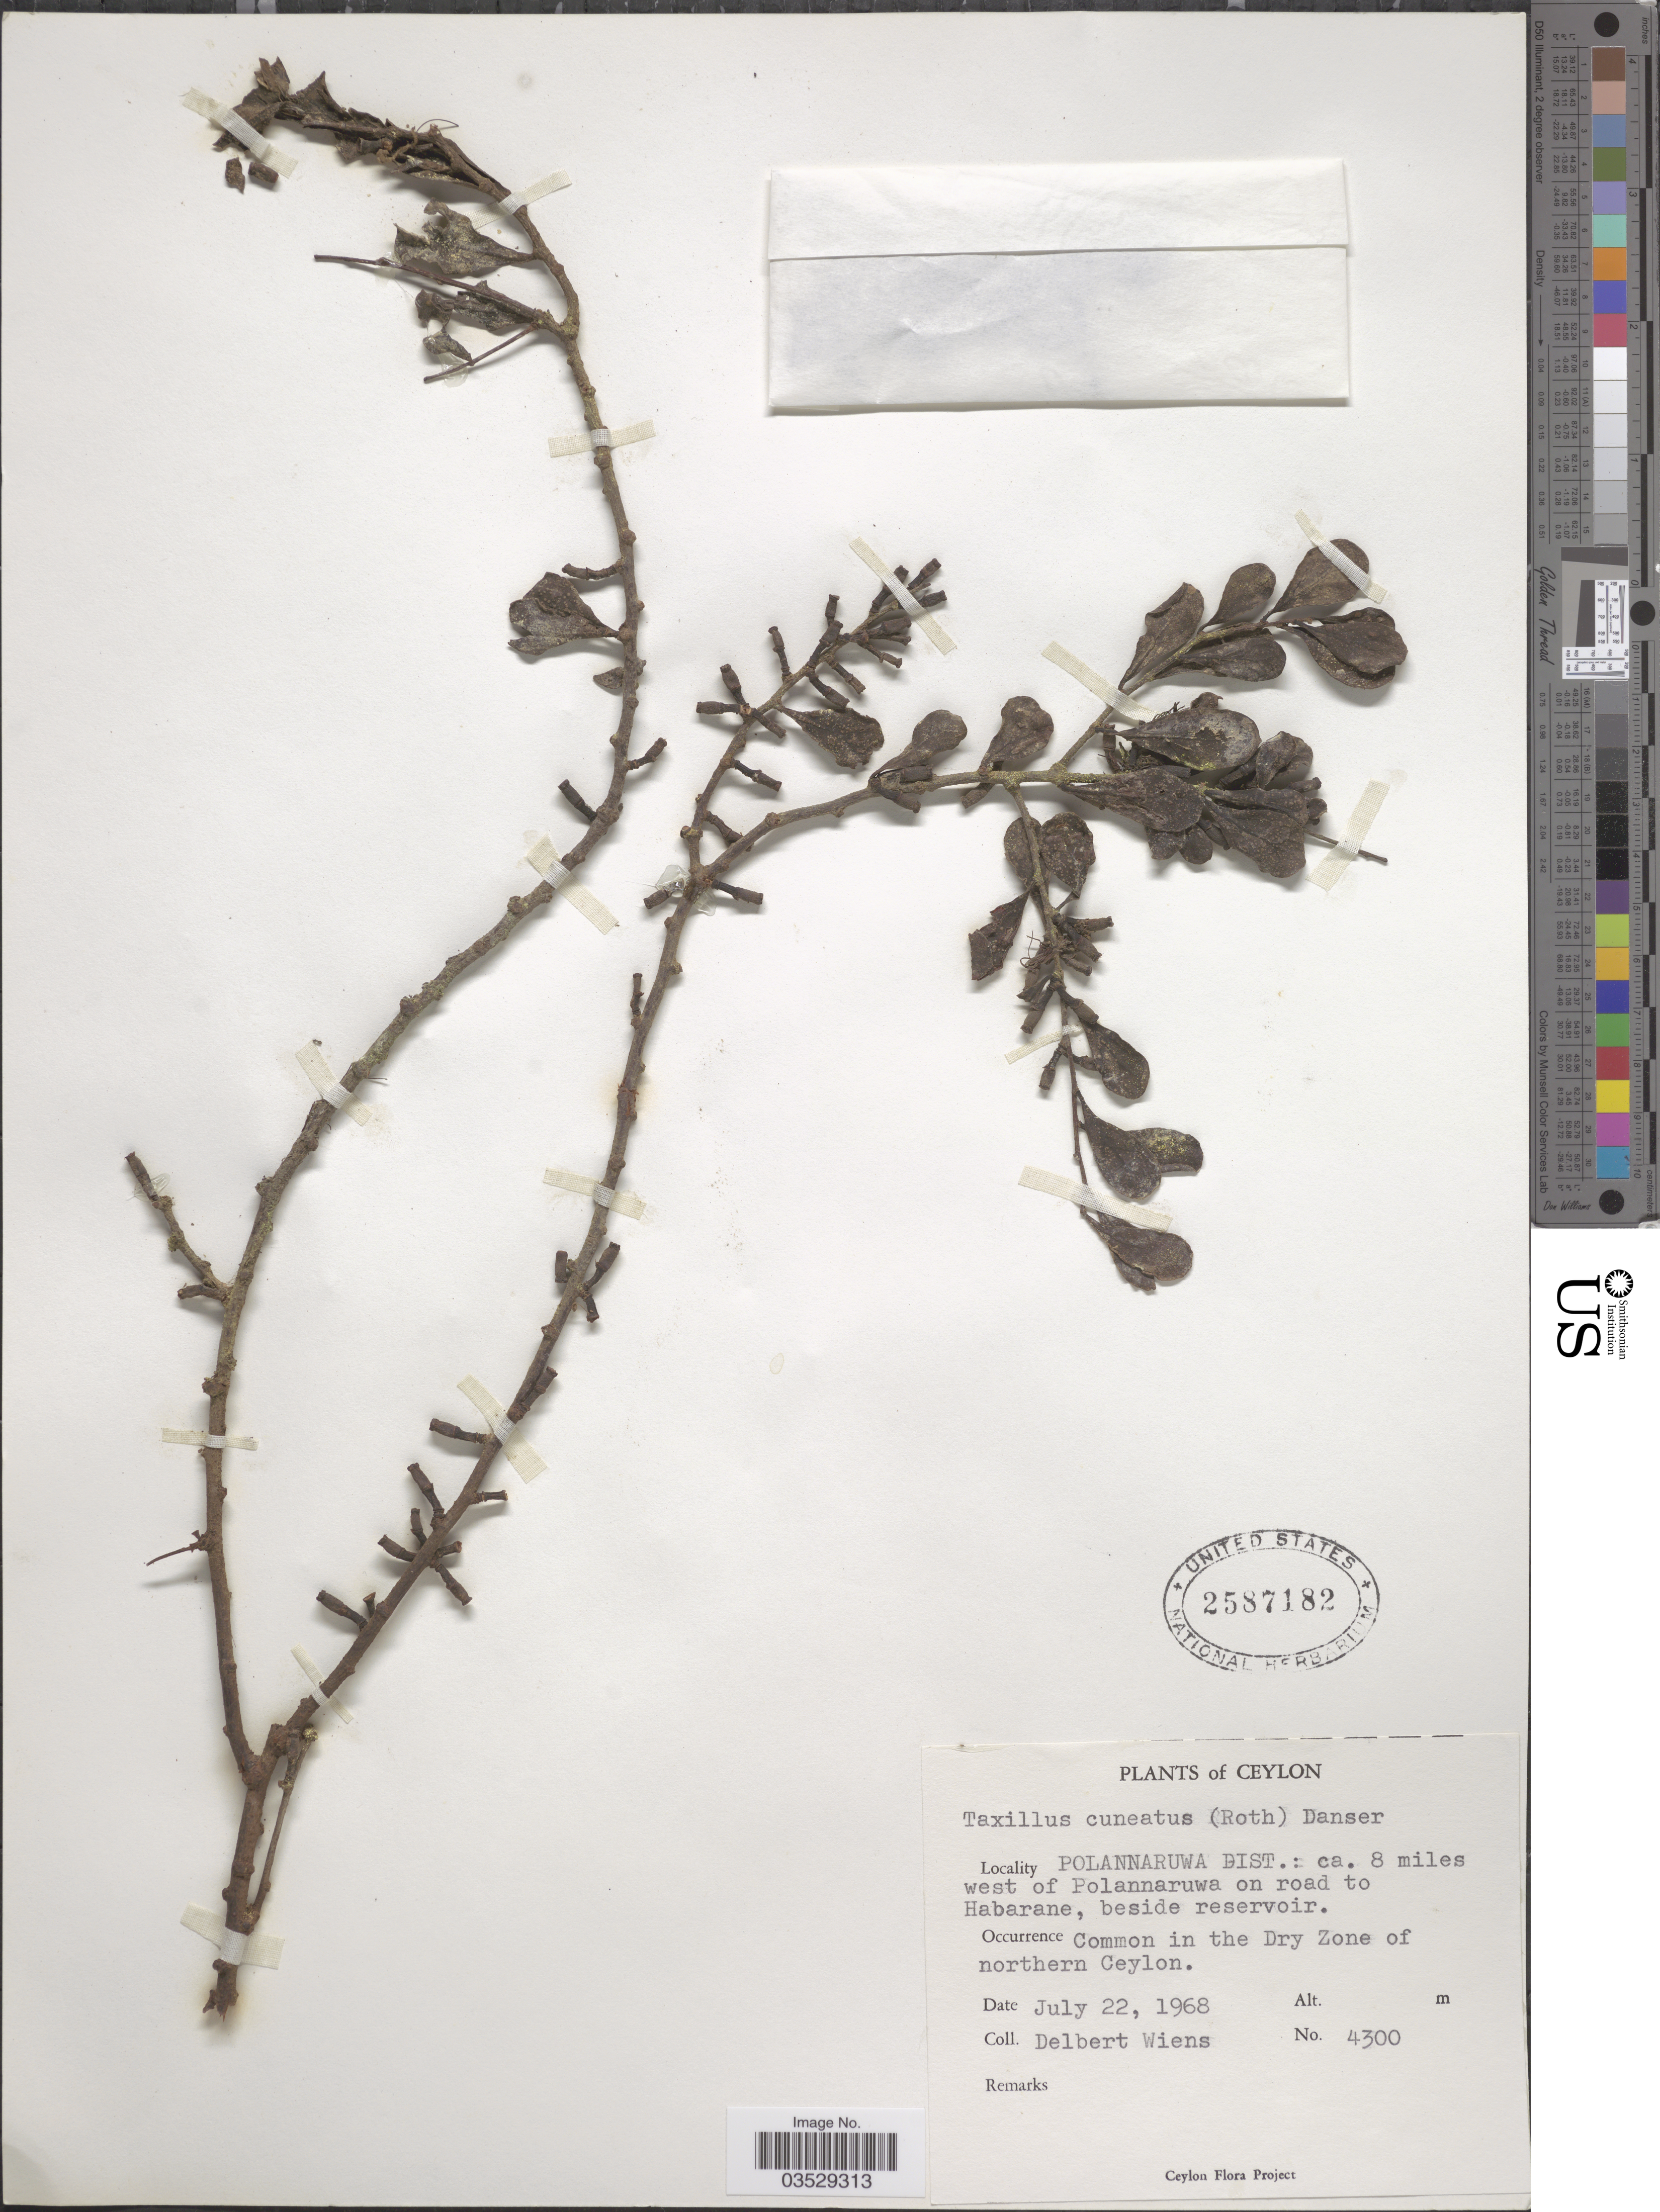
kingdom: Plantae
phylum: Tracheophyta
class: Magnoliopsida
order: Santalales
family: Loranthaceae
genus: Taxillus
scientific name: Taxillus cuneatus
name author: Danser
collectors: D. Wiens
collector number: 4300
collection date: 1968-07-22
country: Sri Lanka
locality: Ceylon. Polannaruwa Dist.: ca. 8 miles west of Polonnaruwa on road to Habarane, beside reservoir. Common in the Dry Zone of northern Ceylon.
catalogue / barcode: US 2587182